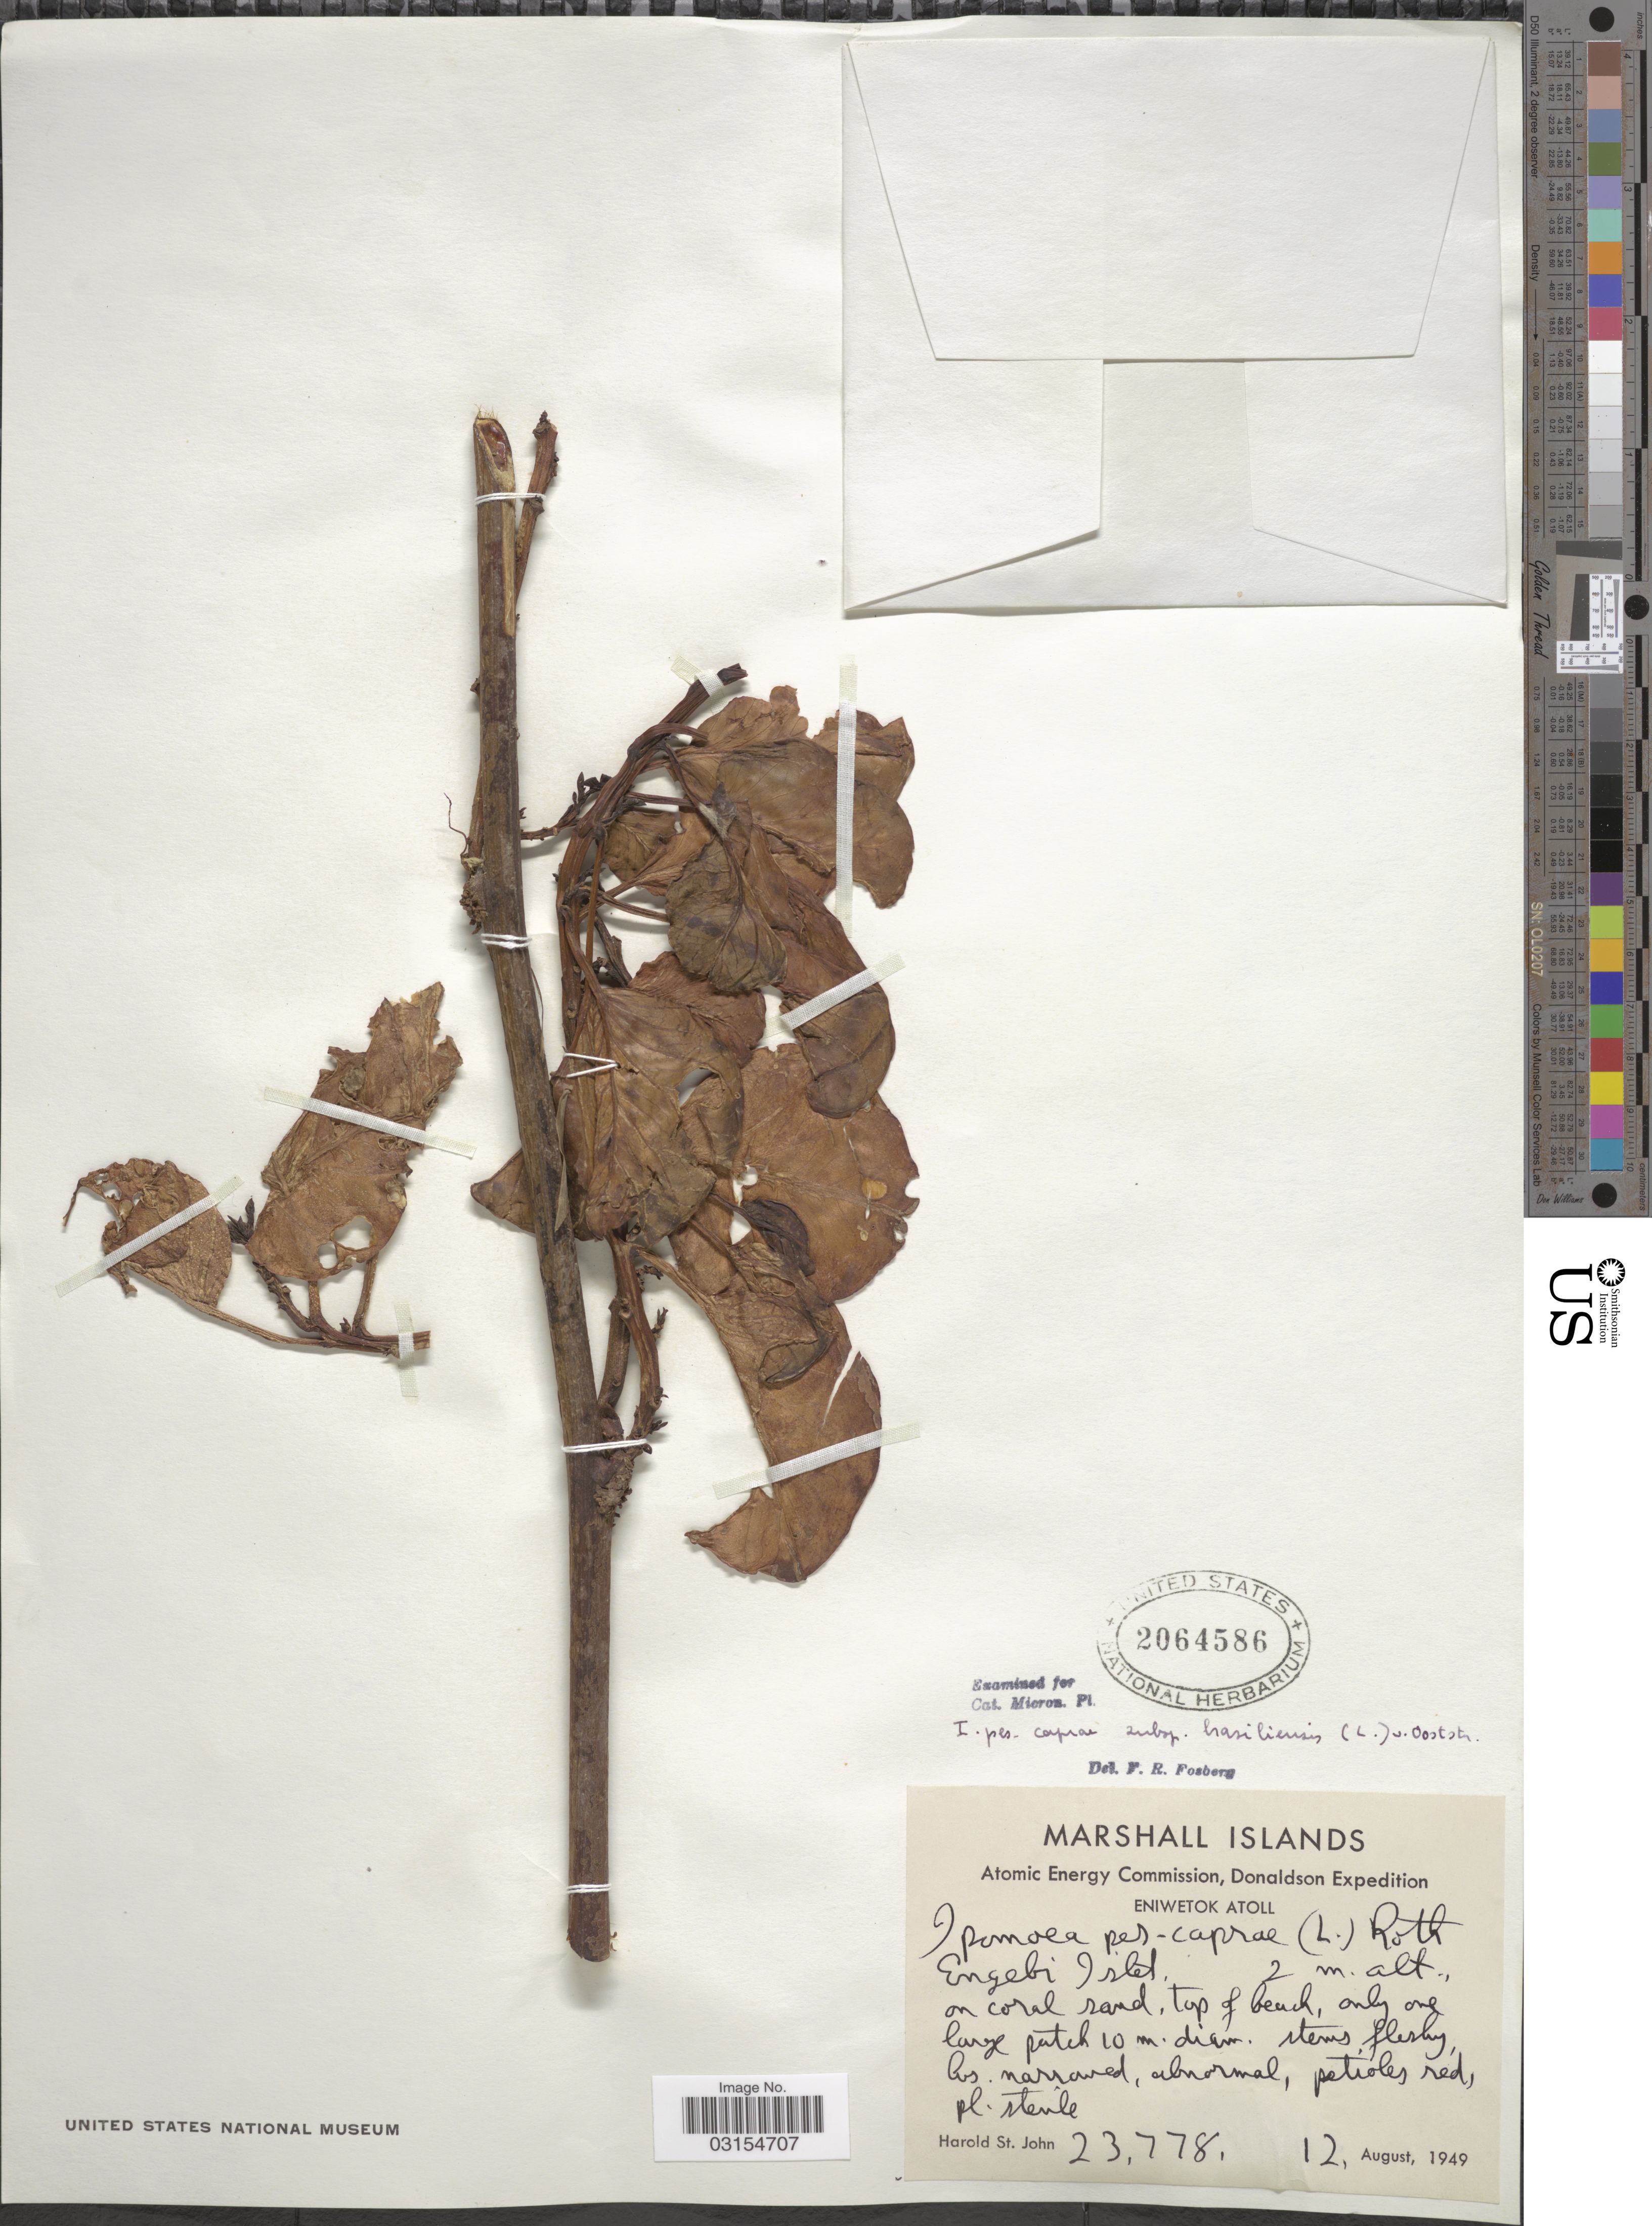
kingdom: Plantae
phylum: Tracheophyta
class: Magnoliopsida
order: Solanales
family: Convolvulaceae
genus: Ipomoea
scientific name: Ipomoea pes-caprae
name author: (L.) R. Br.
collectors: H. St. John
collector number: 23778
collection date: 1949-08-12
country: Marshall Islands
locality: Eniwetok Atoll, Engebi Islet.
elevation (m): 2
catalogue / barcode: US 2064586